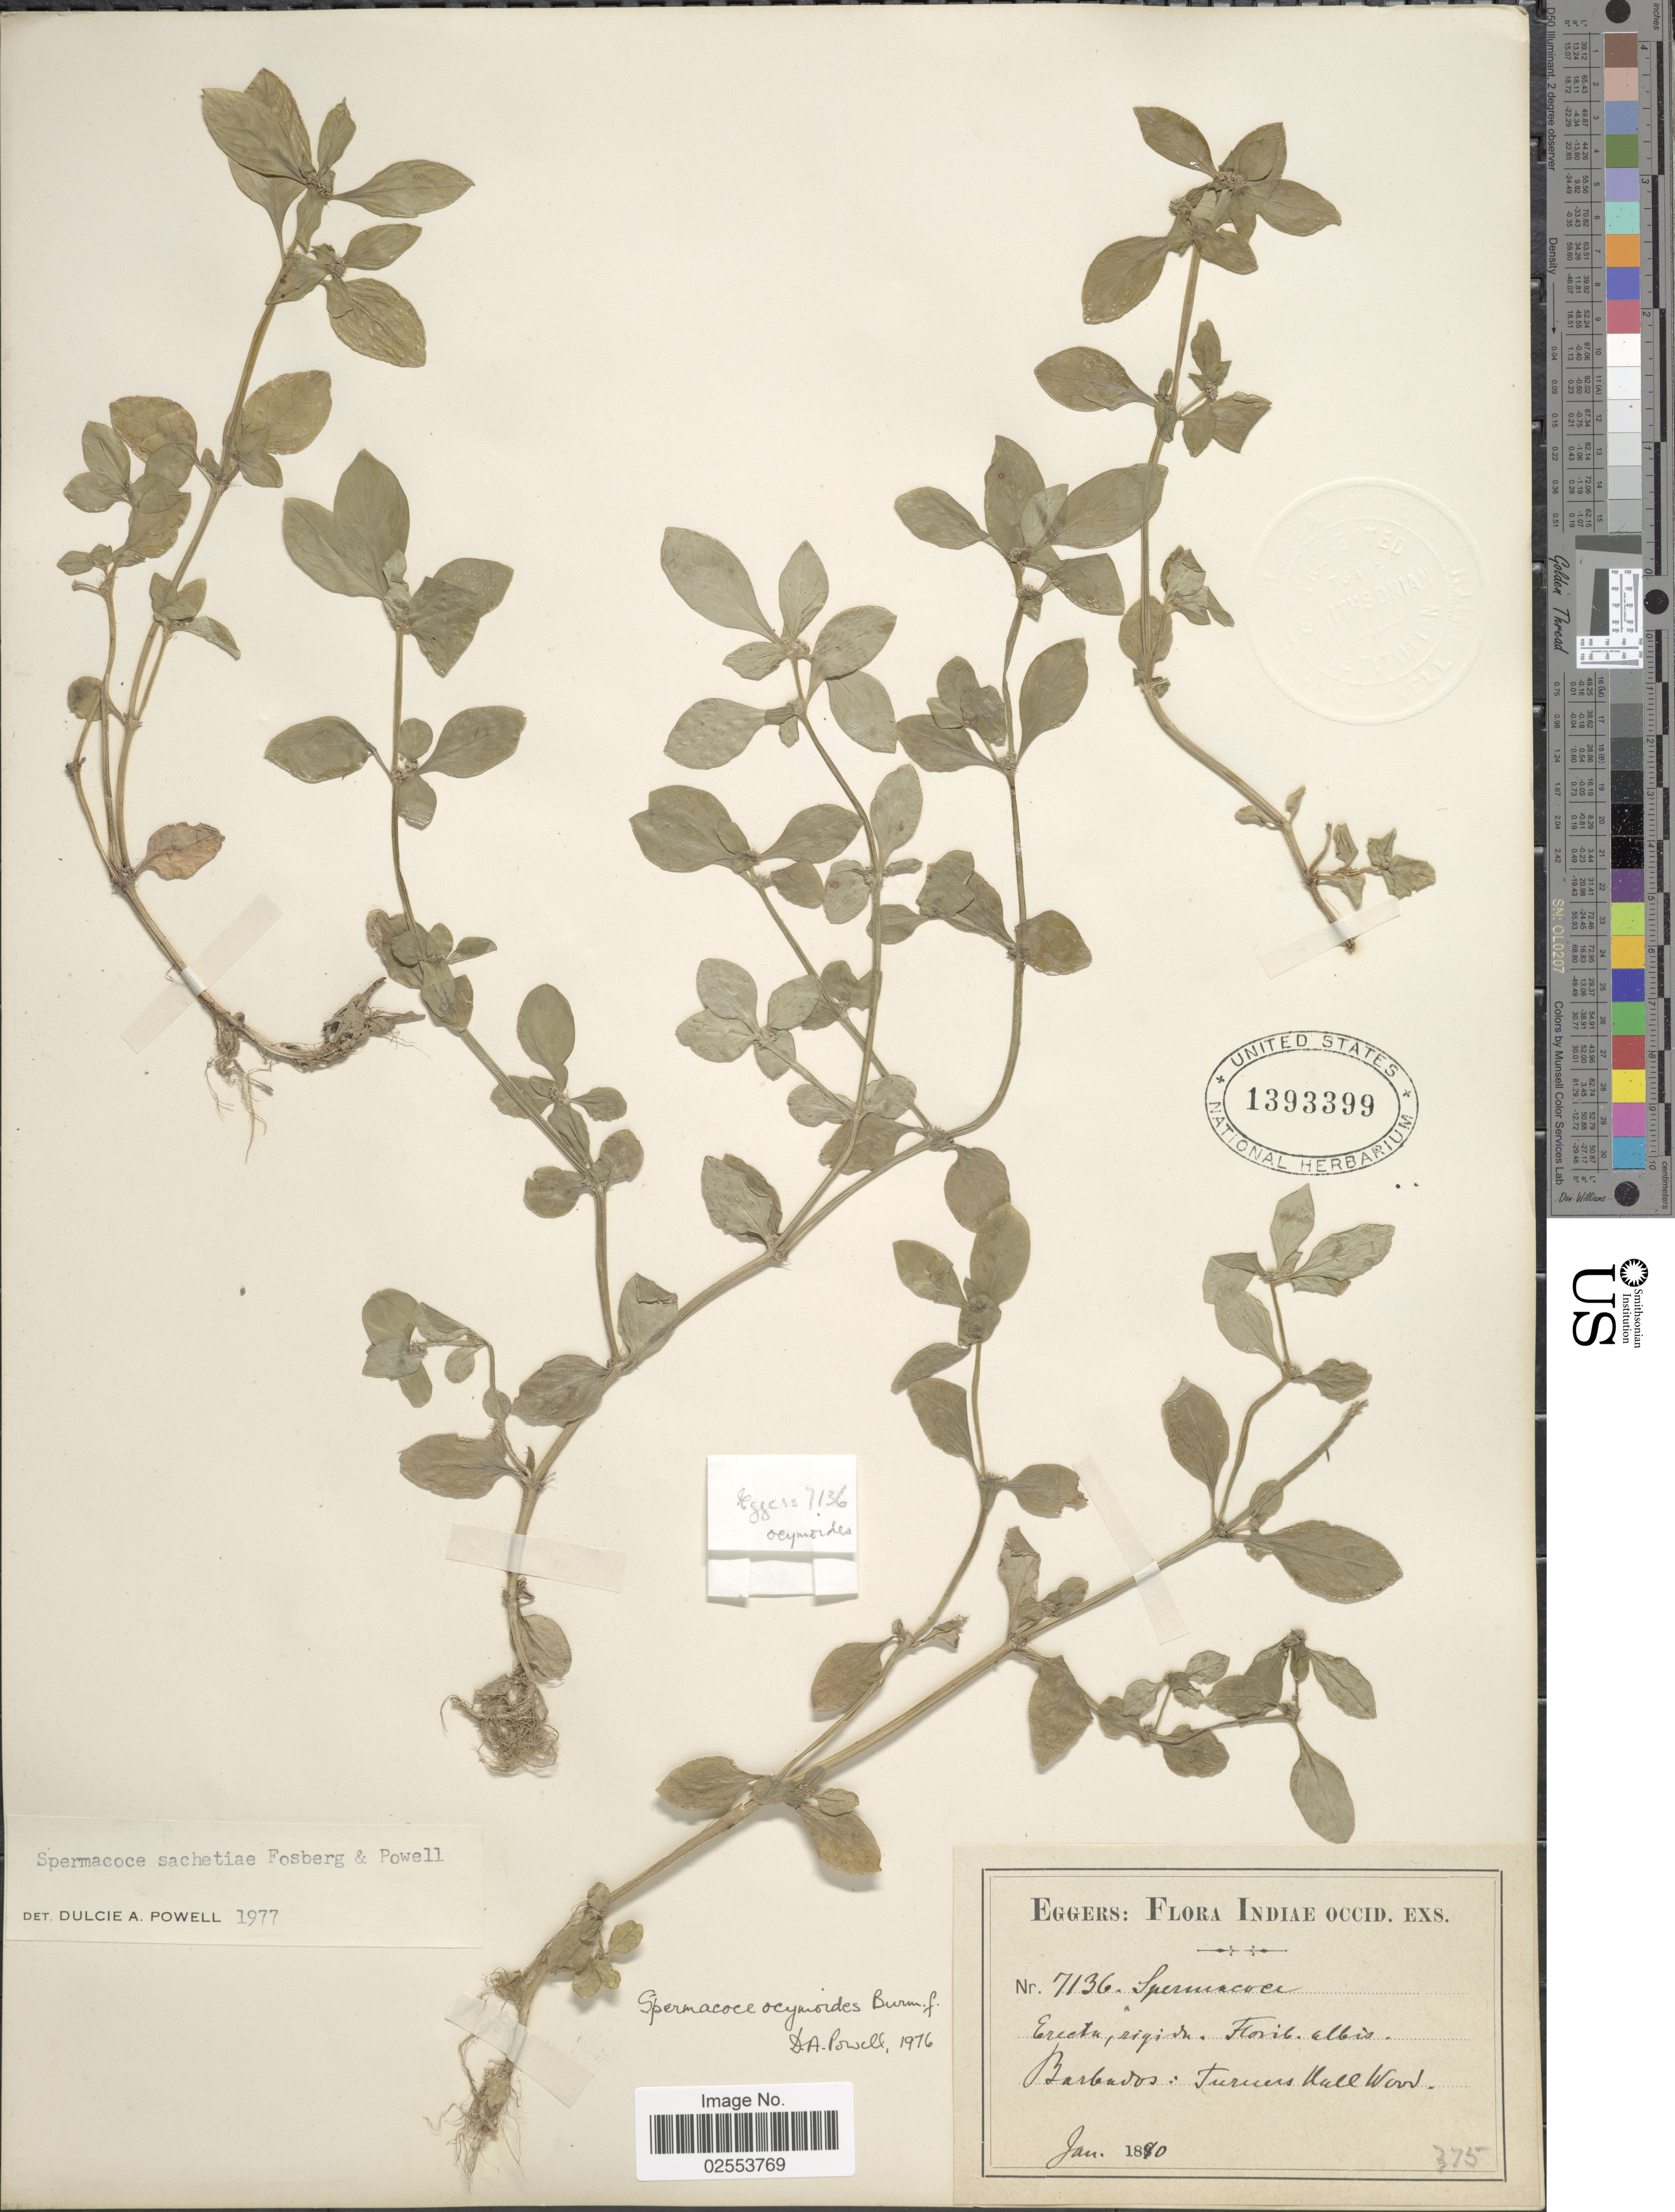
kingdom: Plantae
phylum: Tracheophyta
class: Magnoliopsida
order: Gentianales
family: Rubiaceae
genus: Spermacoce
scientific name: Spermacoce sachetiae Fosberg & D.A. Powell sp. nov. ined.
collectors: -. Eggers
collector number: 7136*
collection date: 1840-01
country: Barbados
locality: Turuers Kull Wood, Indiae occid.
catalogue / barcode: US 1393399